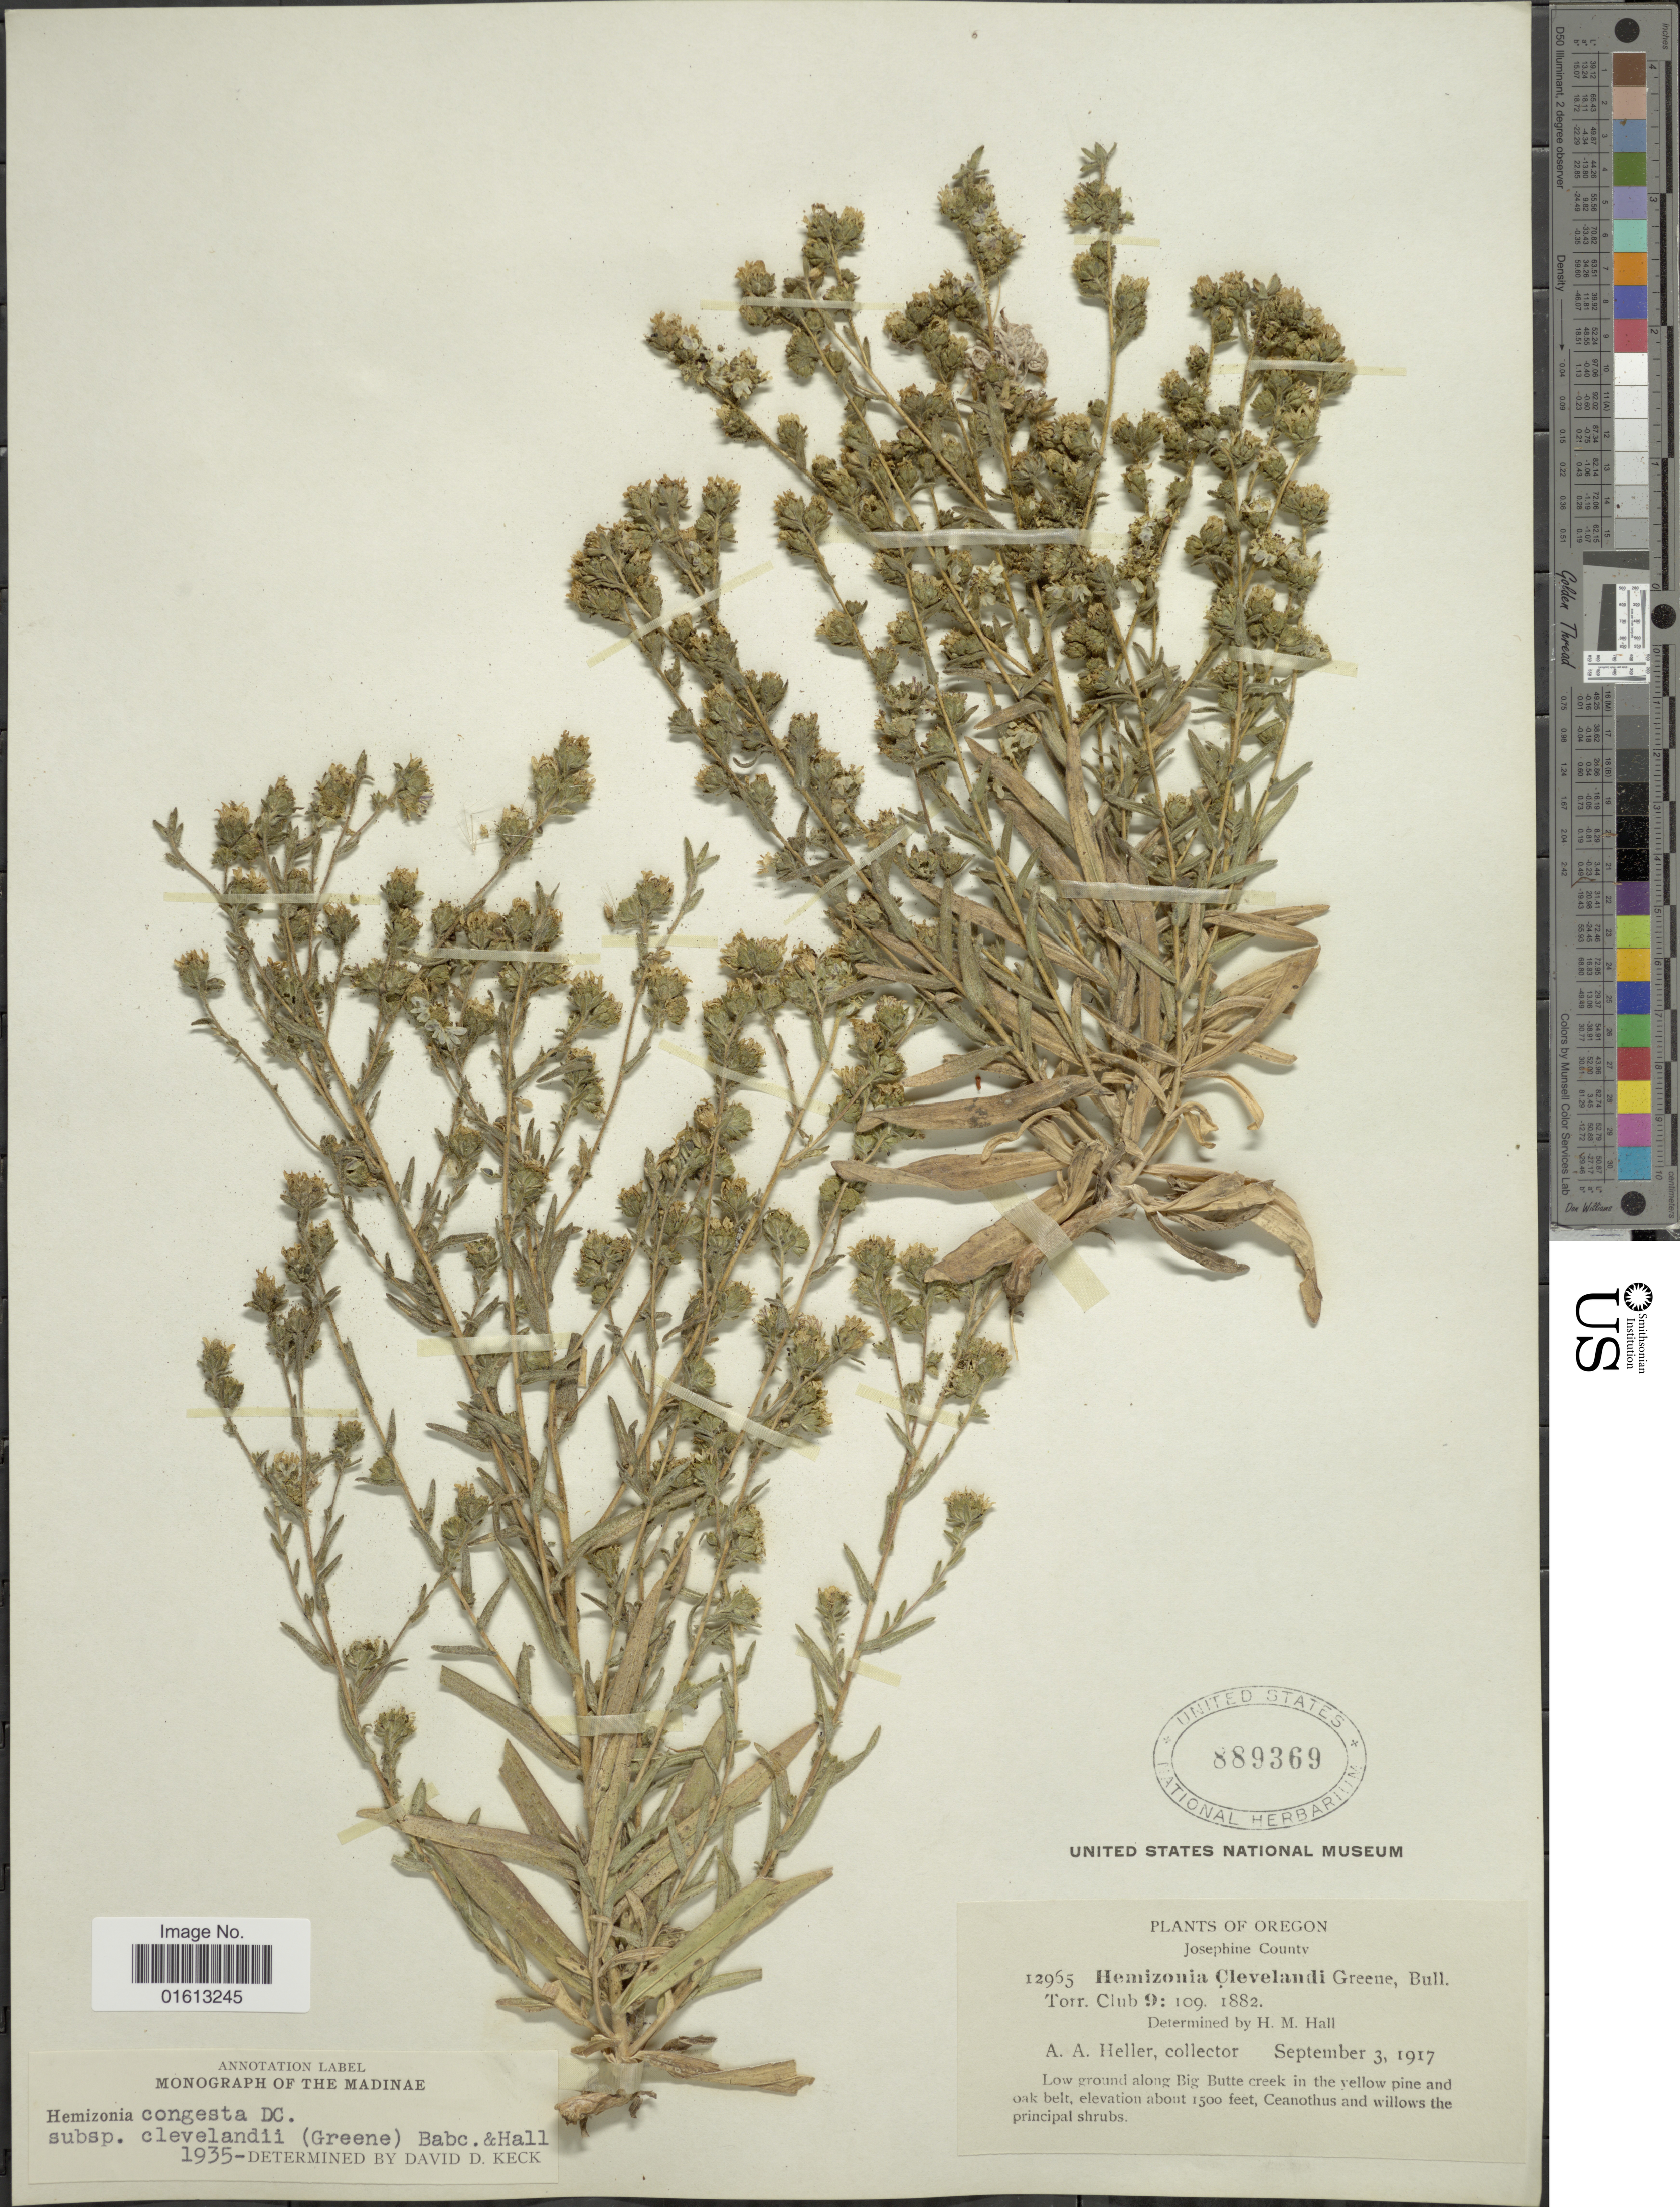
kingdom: Plantae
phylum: Tracheophyta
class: Magnoliopsida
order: Asterales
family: Asteraceae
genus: Hemizonia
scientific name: Hemizonia congesta subsp. clevelandii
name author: (Greene) Babc. & H.M. Hall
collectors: A. A. Heller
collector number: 12965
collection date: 1917-09-03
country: United States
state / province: Oregon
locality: Josephine County, low ground along Big Butte creek in the yellow pine and oak belt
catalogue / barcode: US 889369